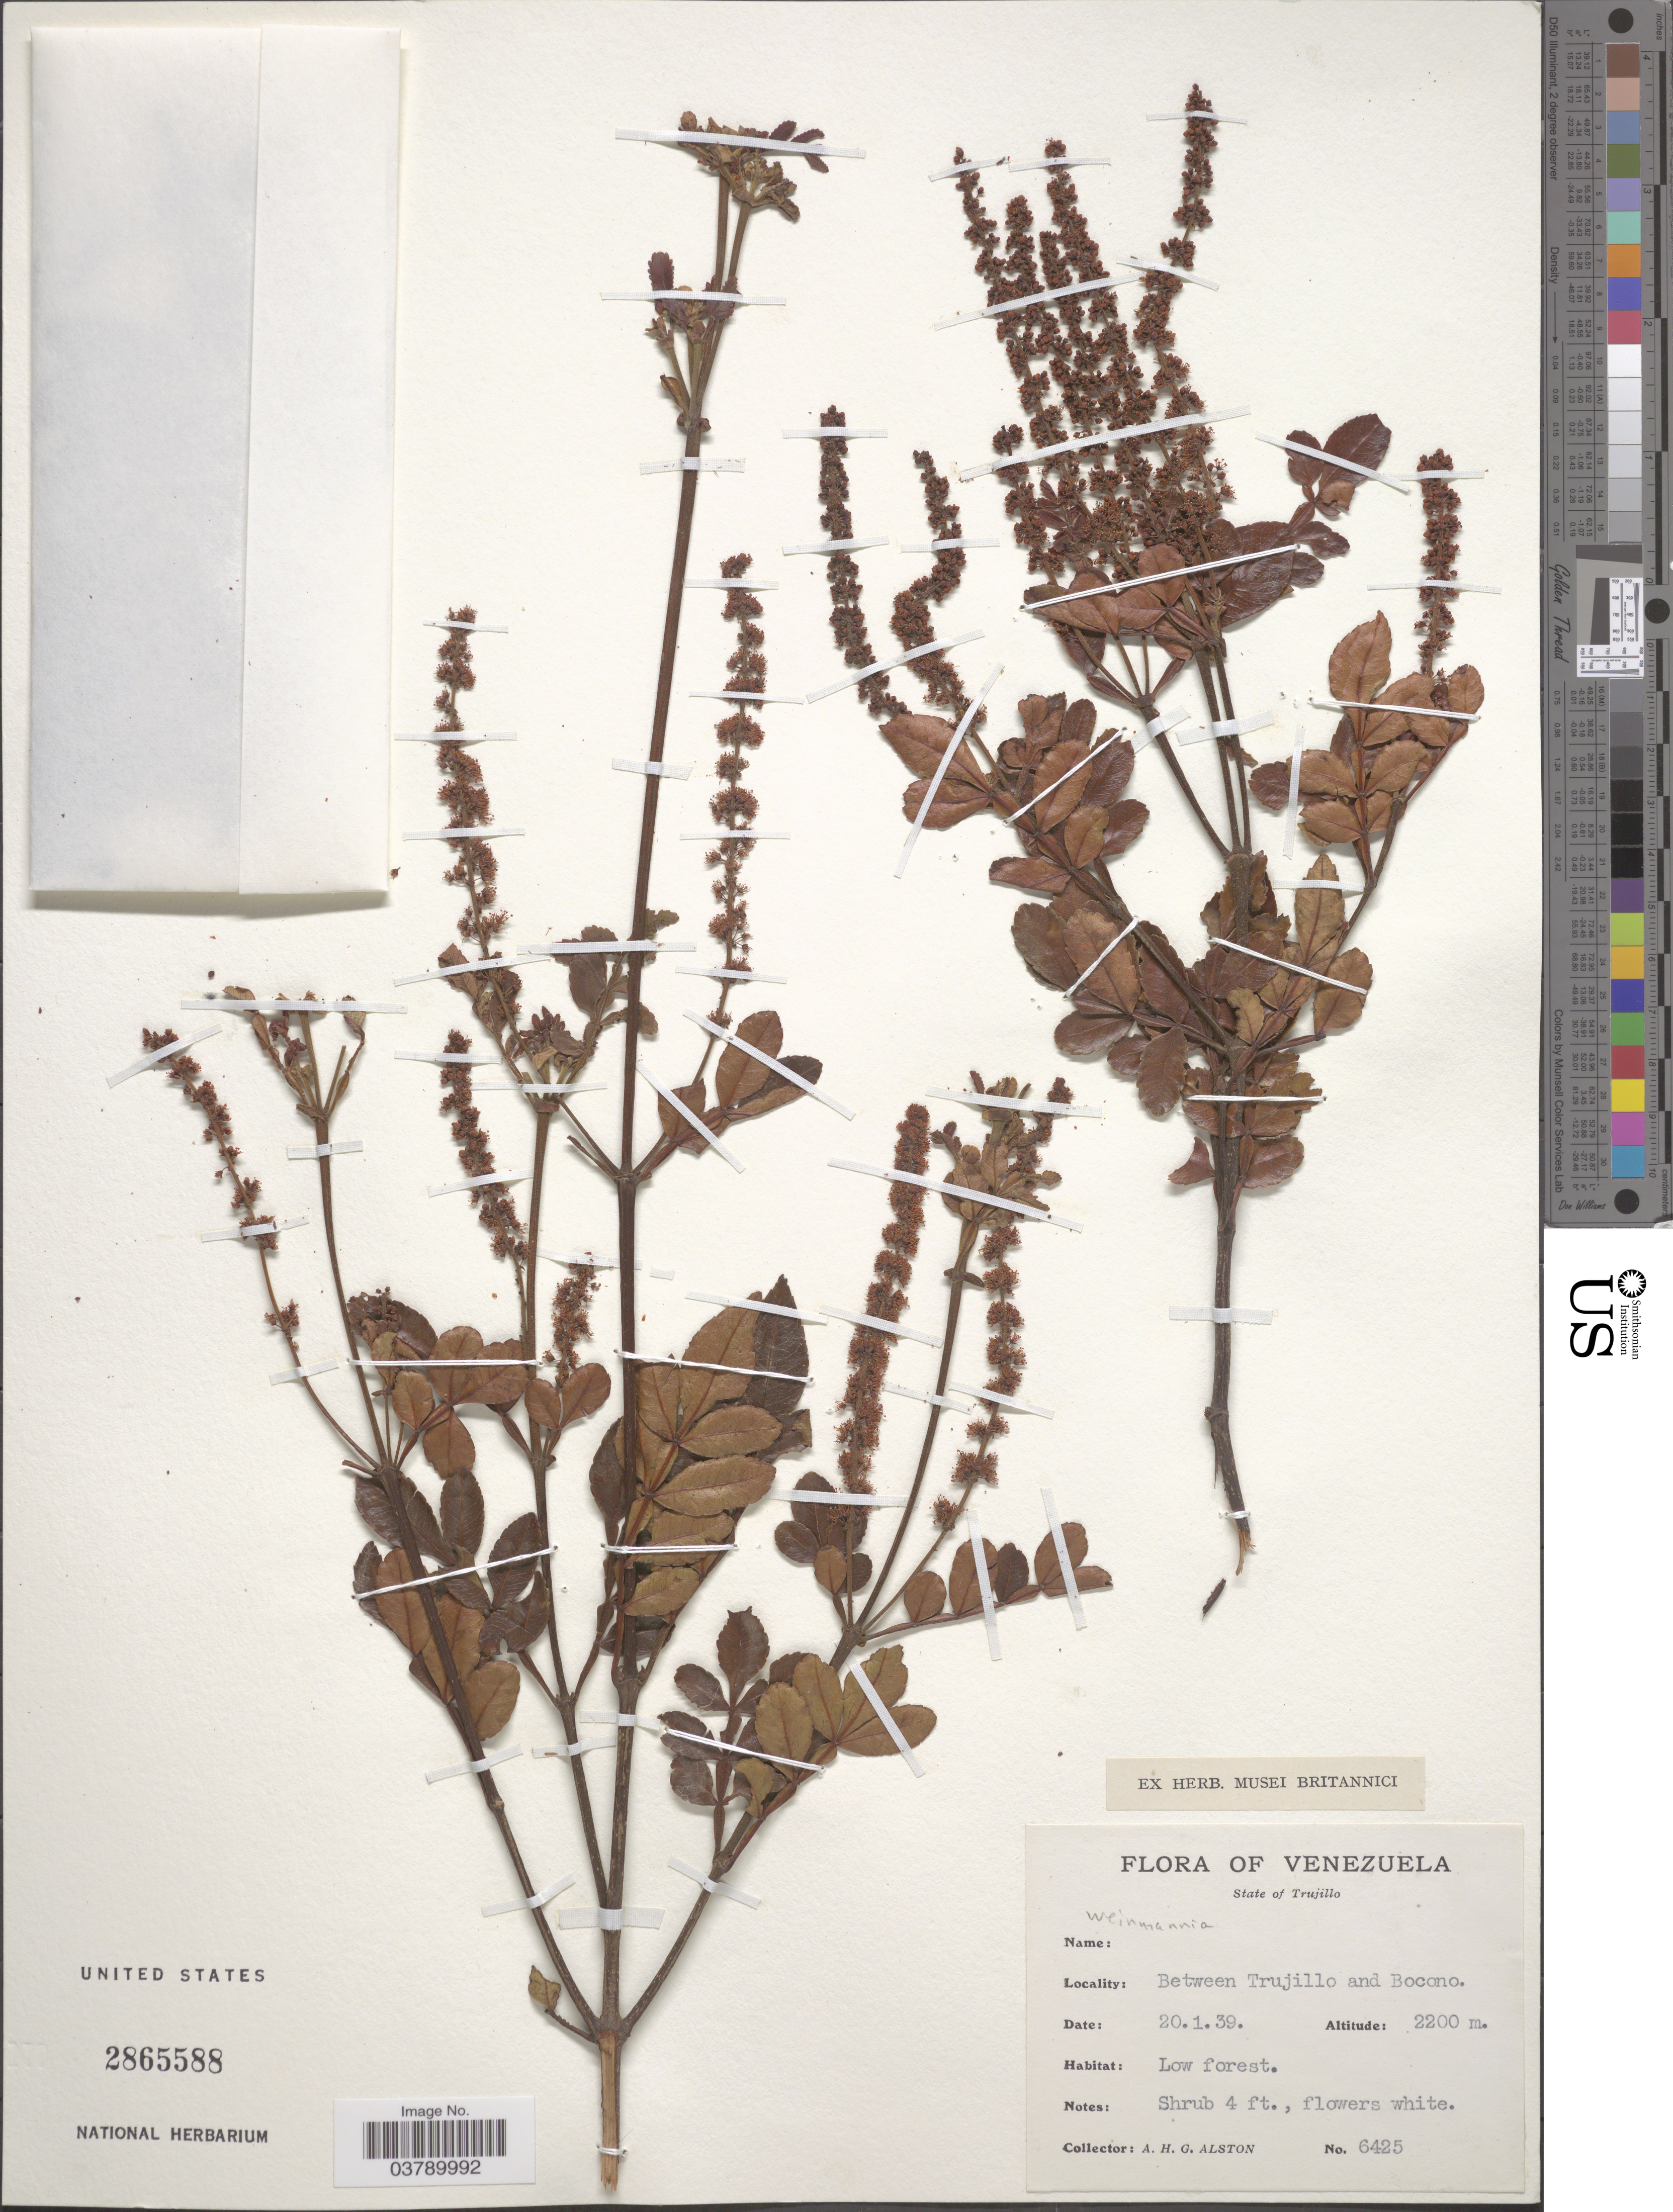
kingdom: Plantae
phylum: Tracheophyta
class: Magnoliopsida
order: Oxalidales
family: Cunoniaceae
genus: Weinmannia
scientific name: Weinmannia sp.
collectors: A. H. Alston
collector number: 6425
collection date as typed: Transcribed d/m/y: 20/1/39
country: Venezuela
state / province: Trujillo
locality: Between Trujillo and Bocono.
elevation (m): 2200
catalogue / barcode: US 2865588